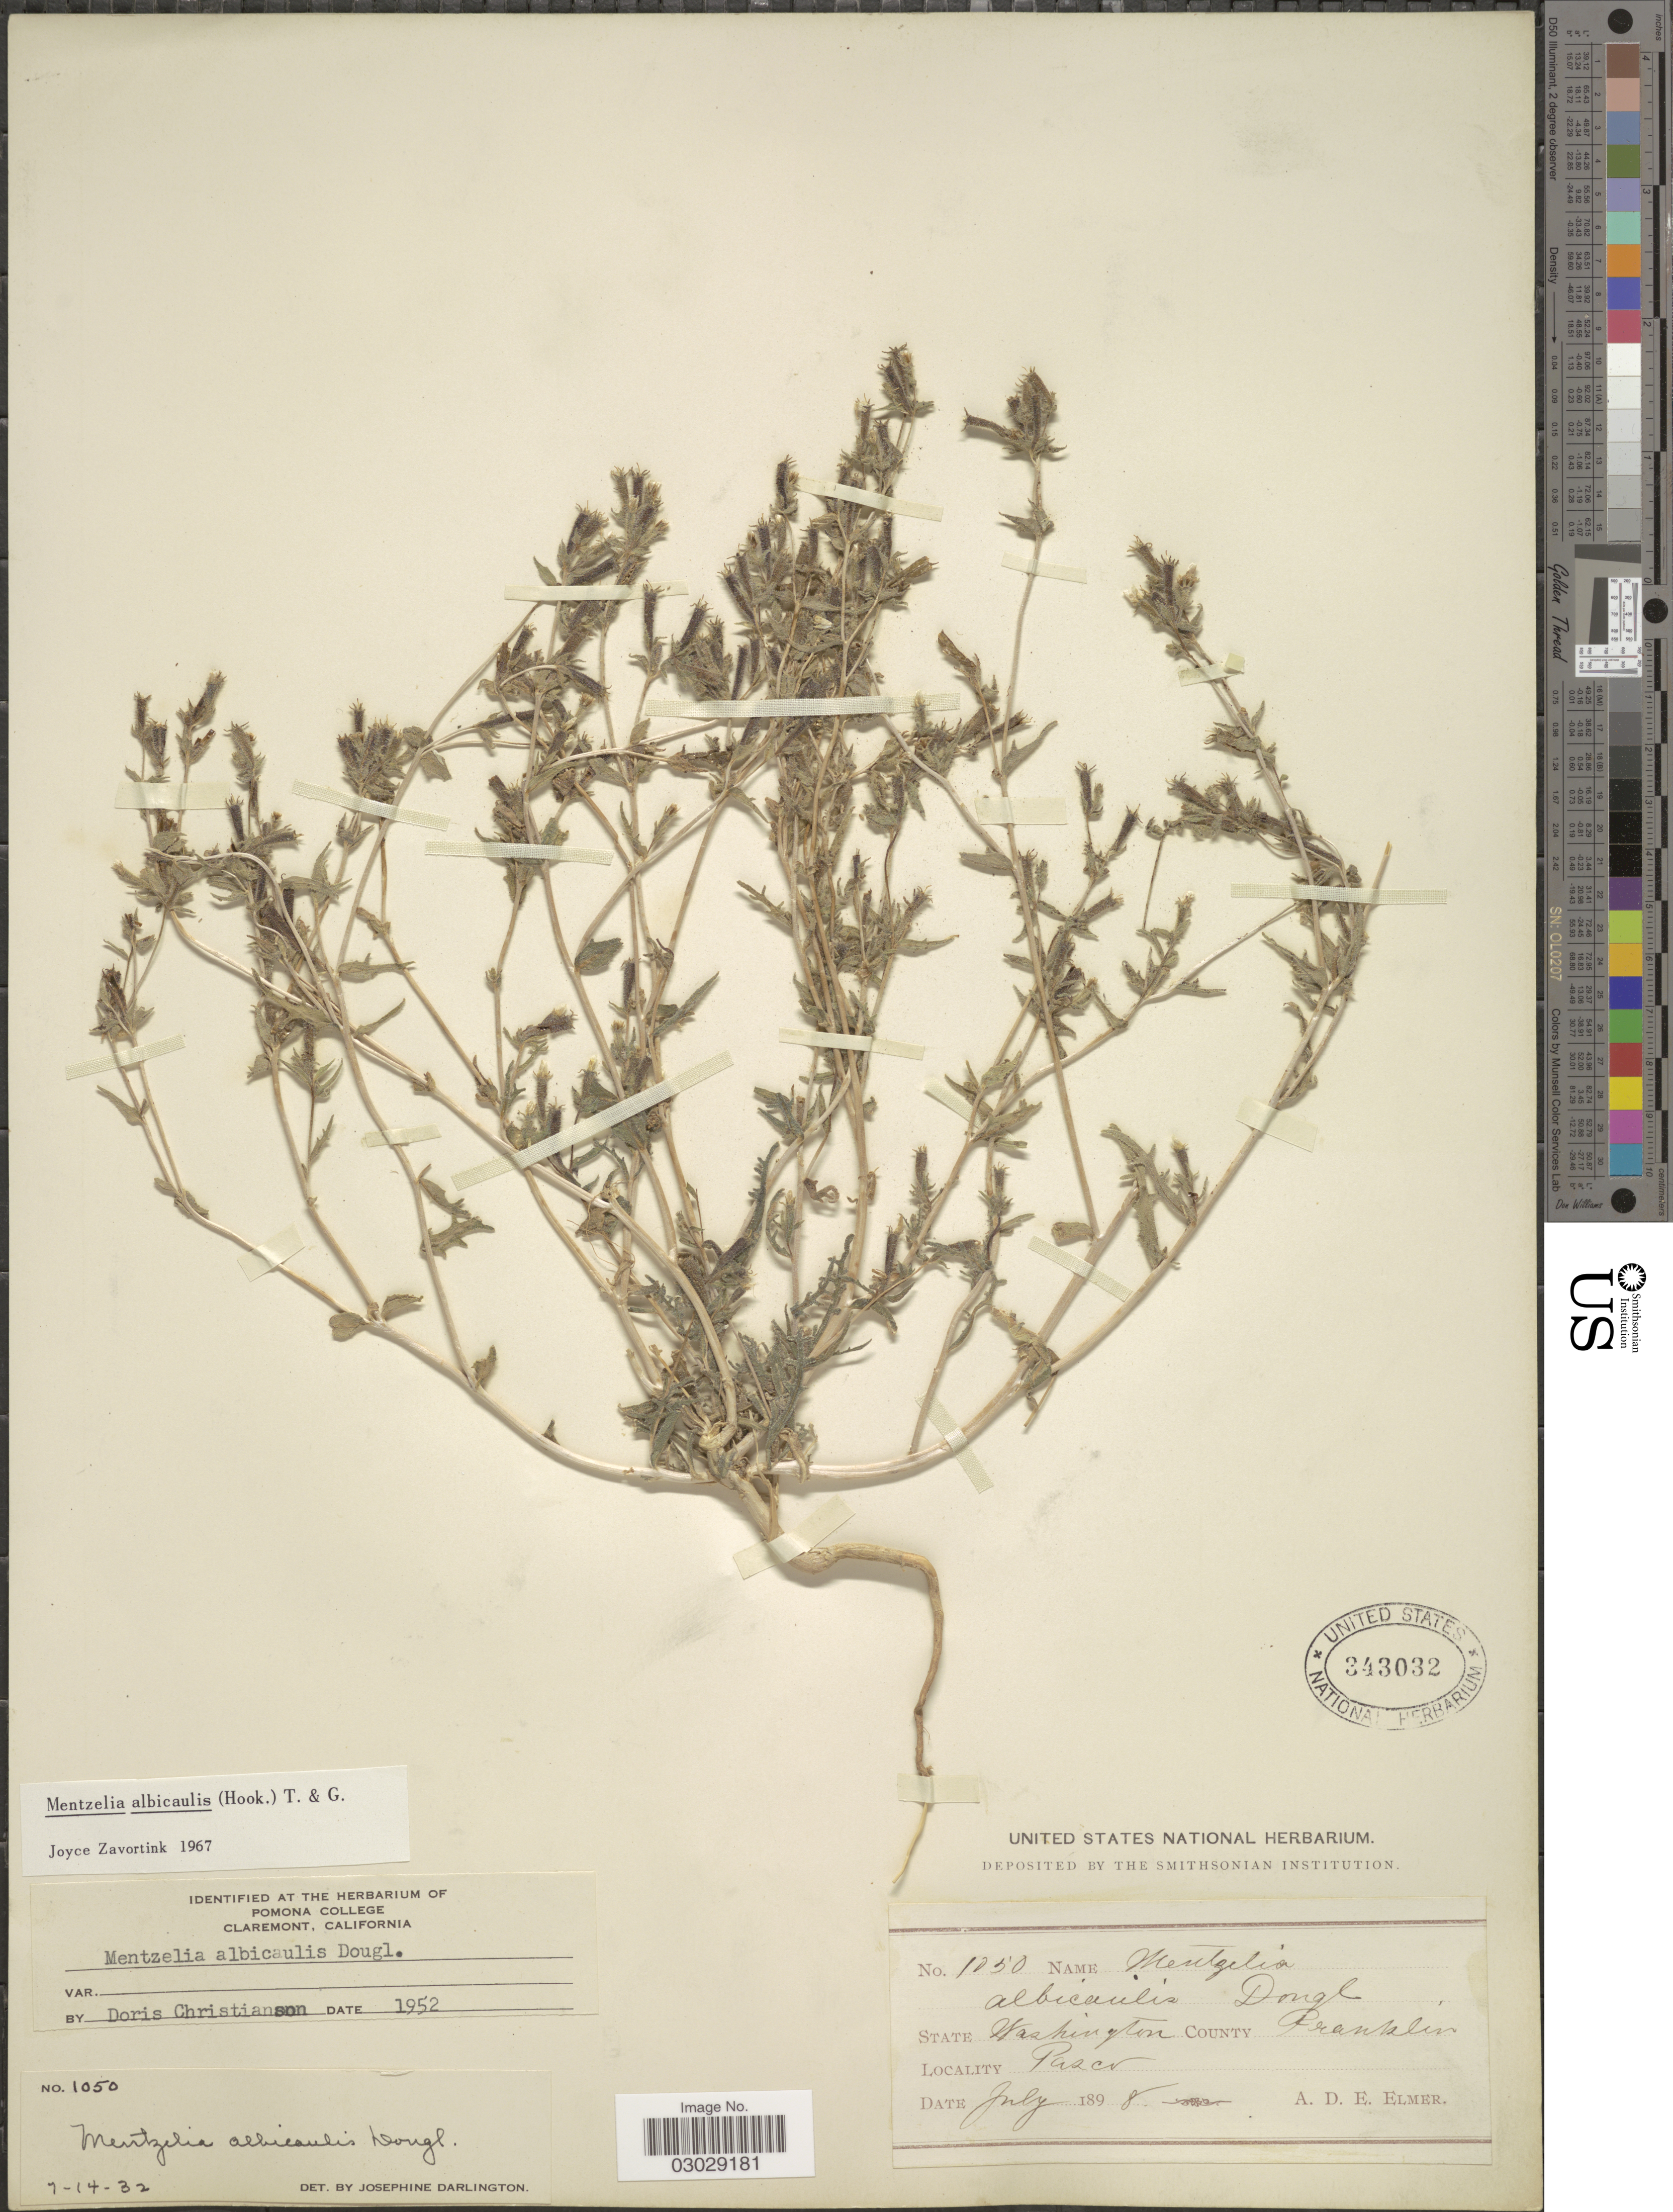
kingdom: Plantae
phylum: Tracheophyta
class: Magnoliopsida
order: Cornales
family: Loasaceae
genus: Mentzelia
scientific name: Mentzelia albicaulis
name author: (Douglas ex Hook.) Douglas ex Torr. & A. Gray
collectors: A. D. E. Elmer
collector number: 1050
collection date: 1898-07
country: United States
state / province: Washington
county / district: Franklin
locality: Pasco.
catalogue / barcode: US 343032